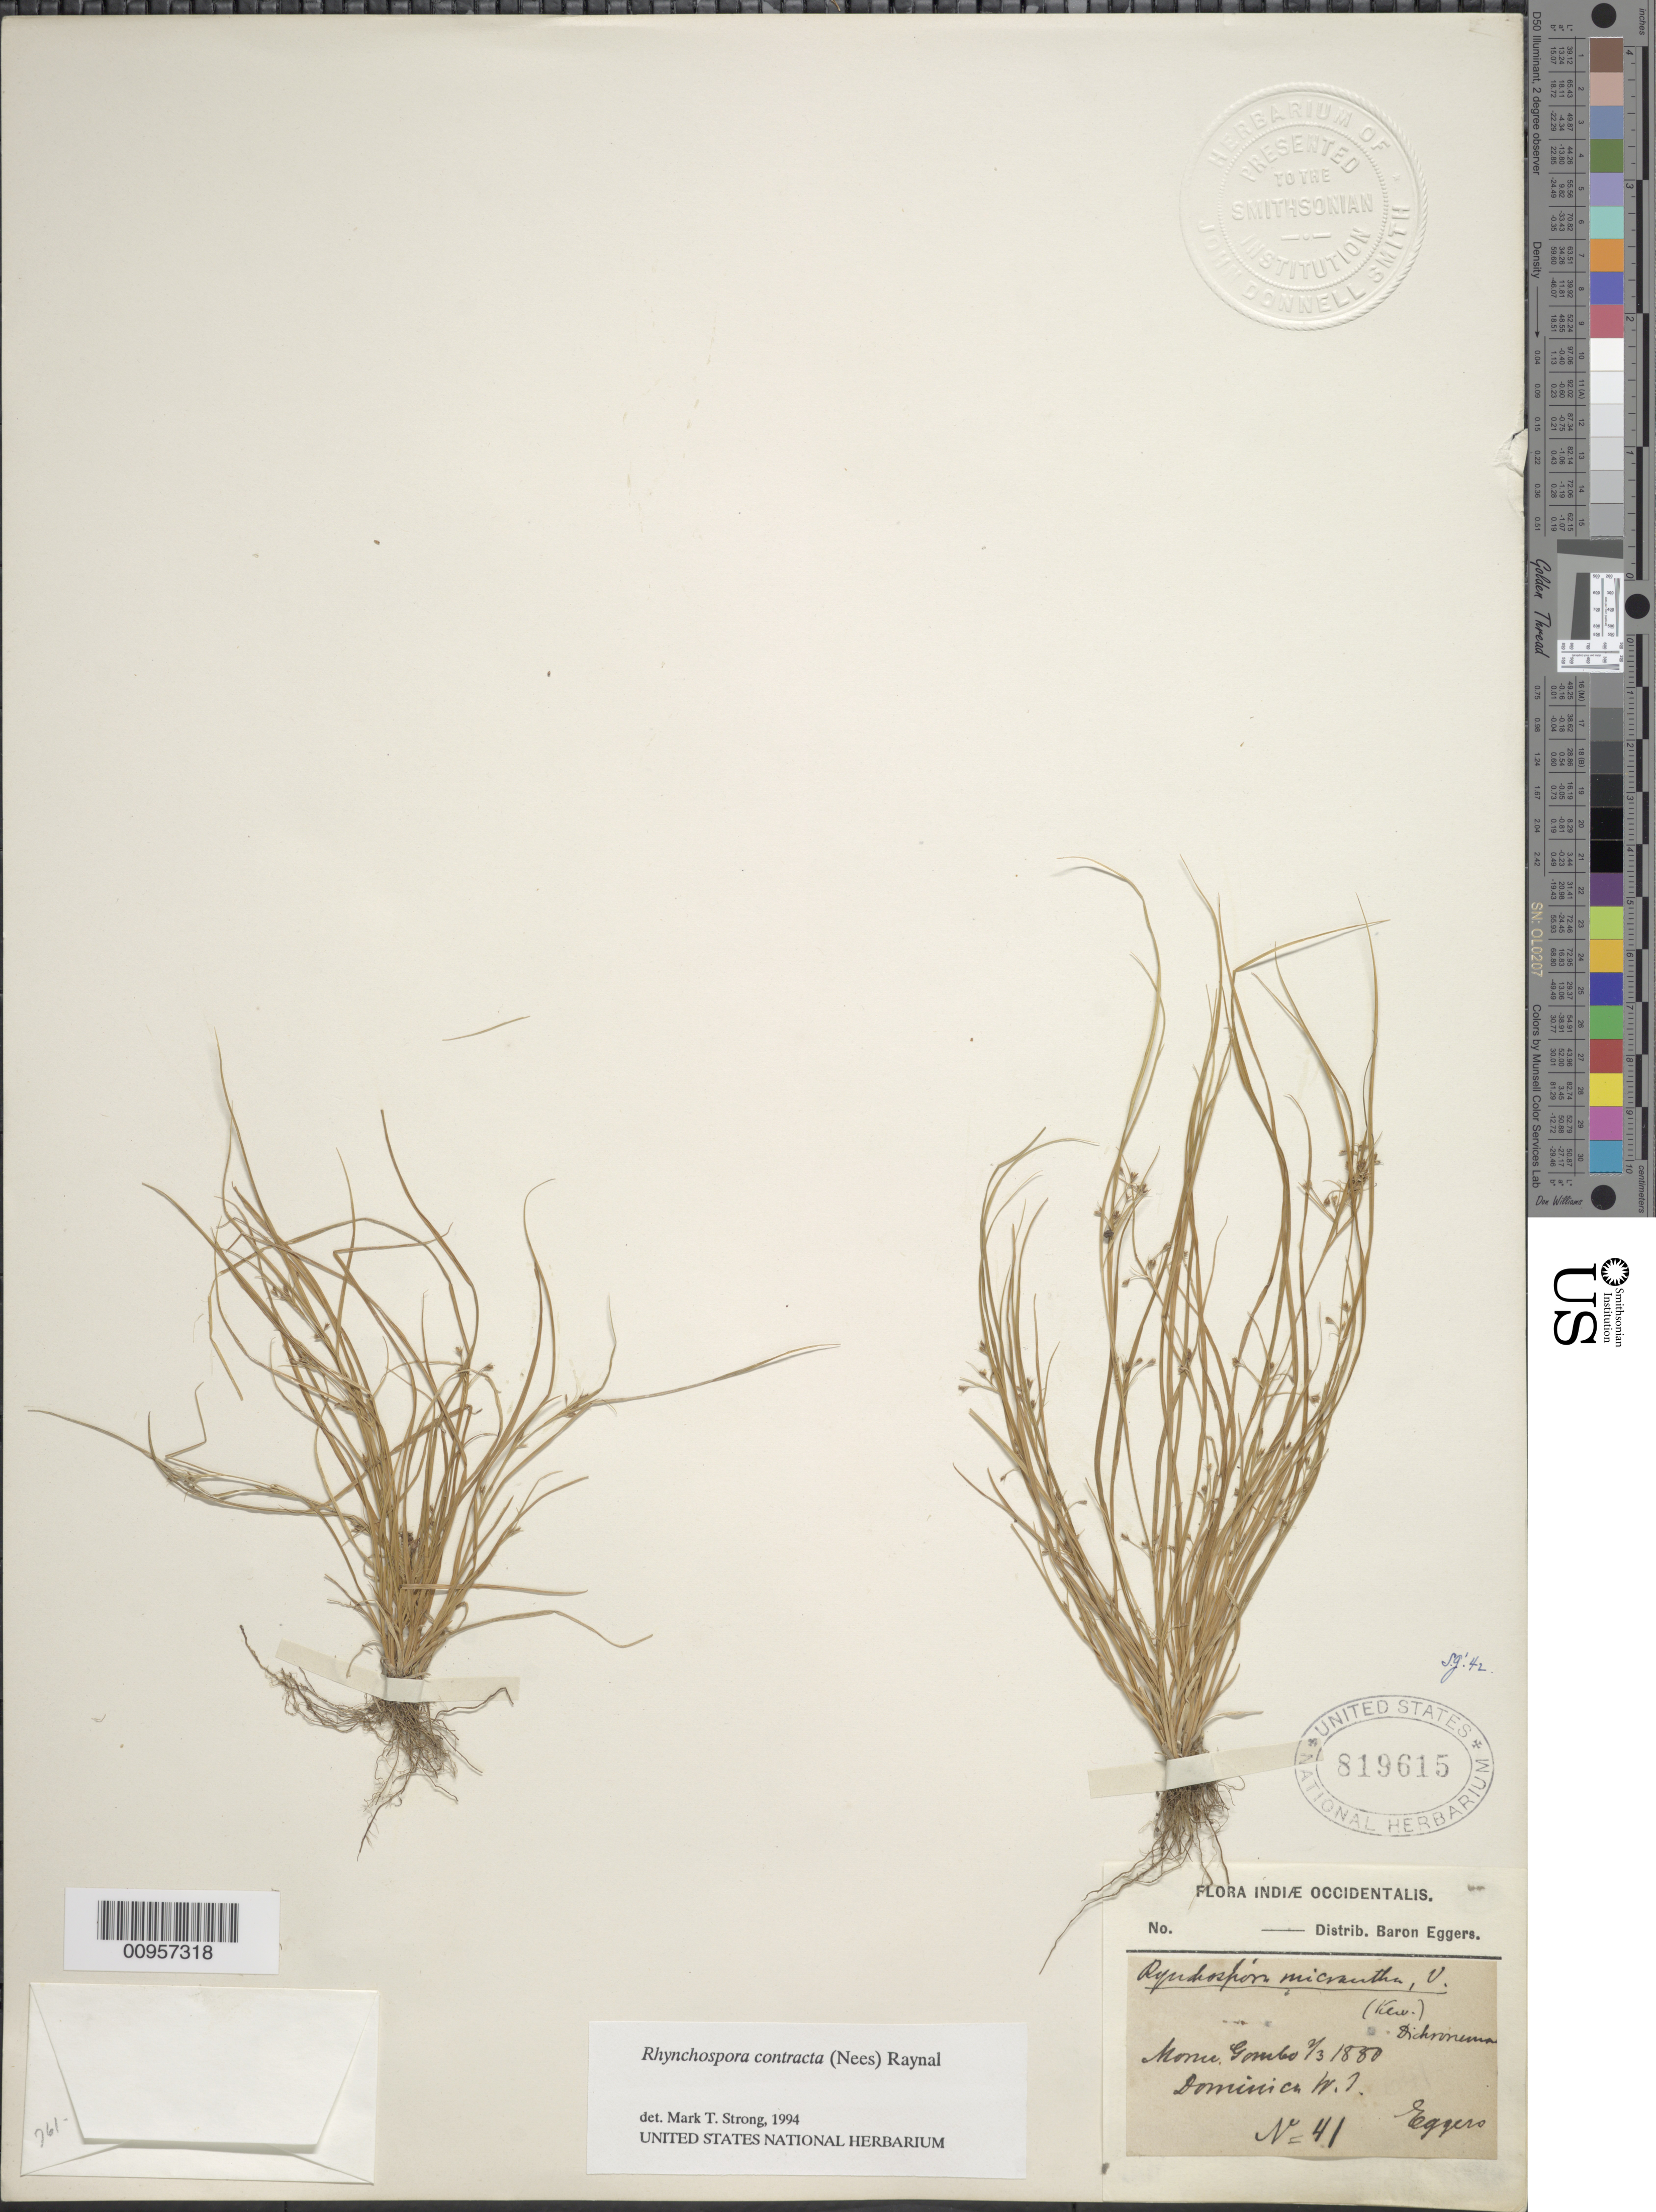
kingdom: Plantae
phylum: Tracheophyta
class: Liliopsida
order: Poales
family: Cyperaceae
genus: Rhynchospora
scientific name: Rhynchospora contracta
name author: (Nees) J. Raynal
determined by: Strong, M. T., (US), Smithsonian Institution - National Museum of Natural History (UNITED STATES)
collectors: H. F. A. von Eggers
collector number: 41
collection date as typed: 02 Mar 1880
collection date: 1880-03-02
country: Dominica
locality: Morne "Goverbo"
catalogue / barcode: US 819615